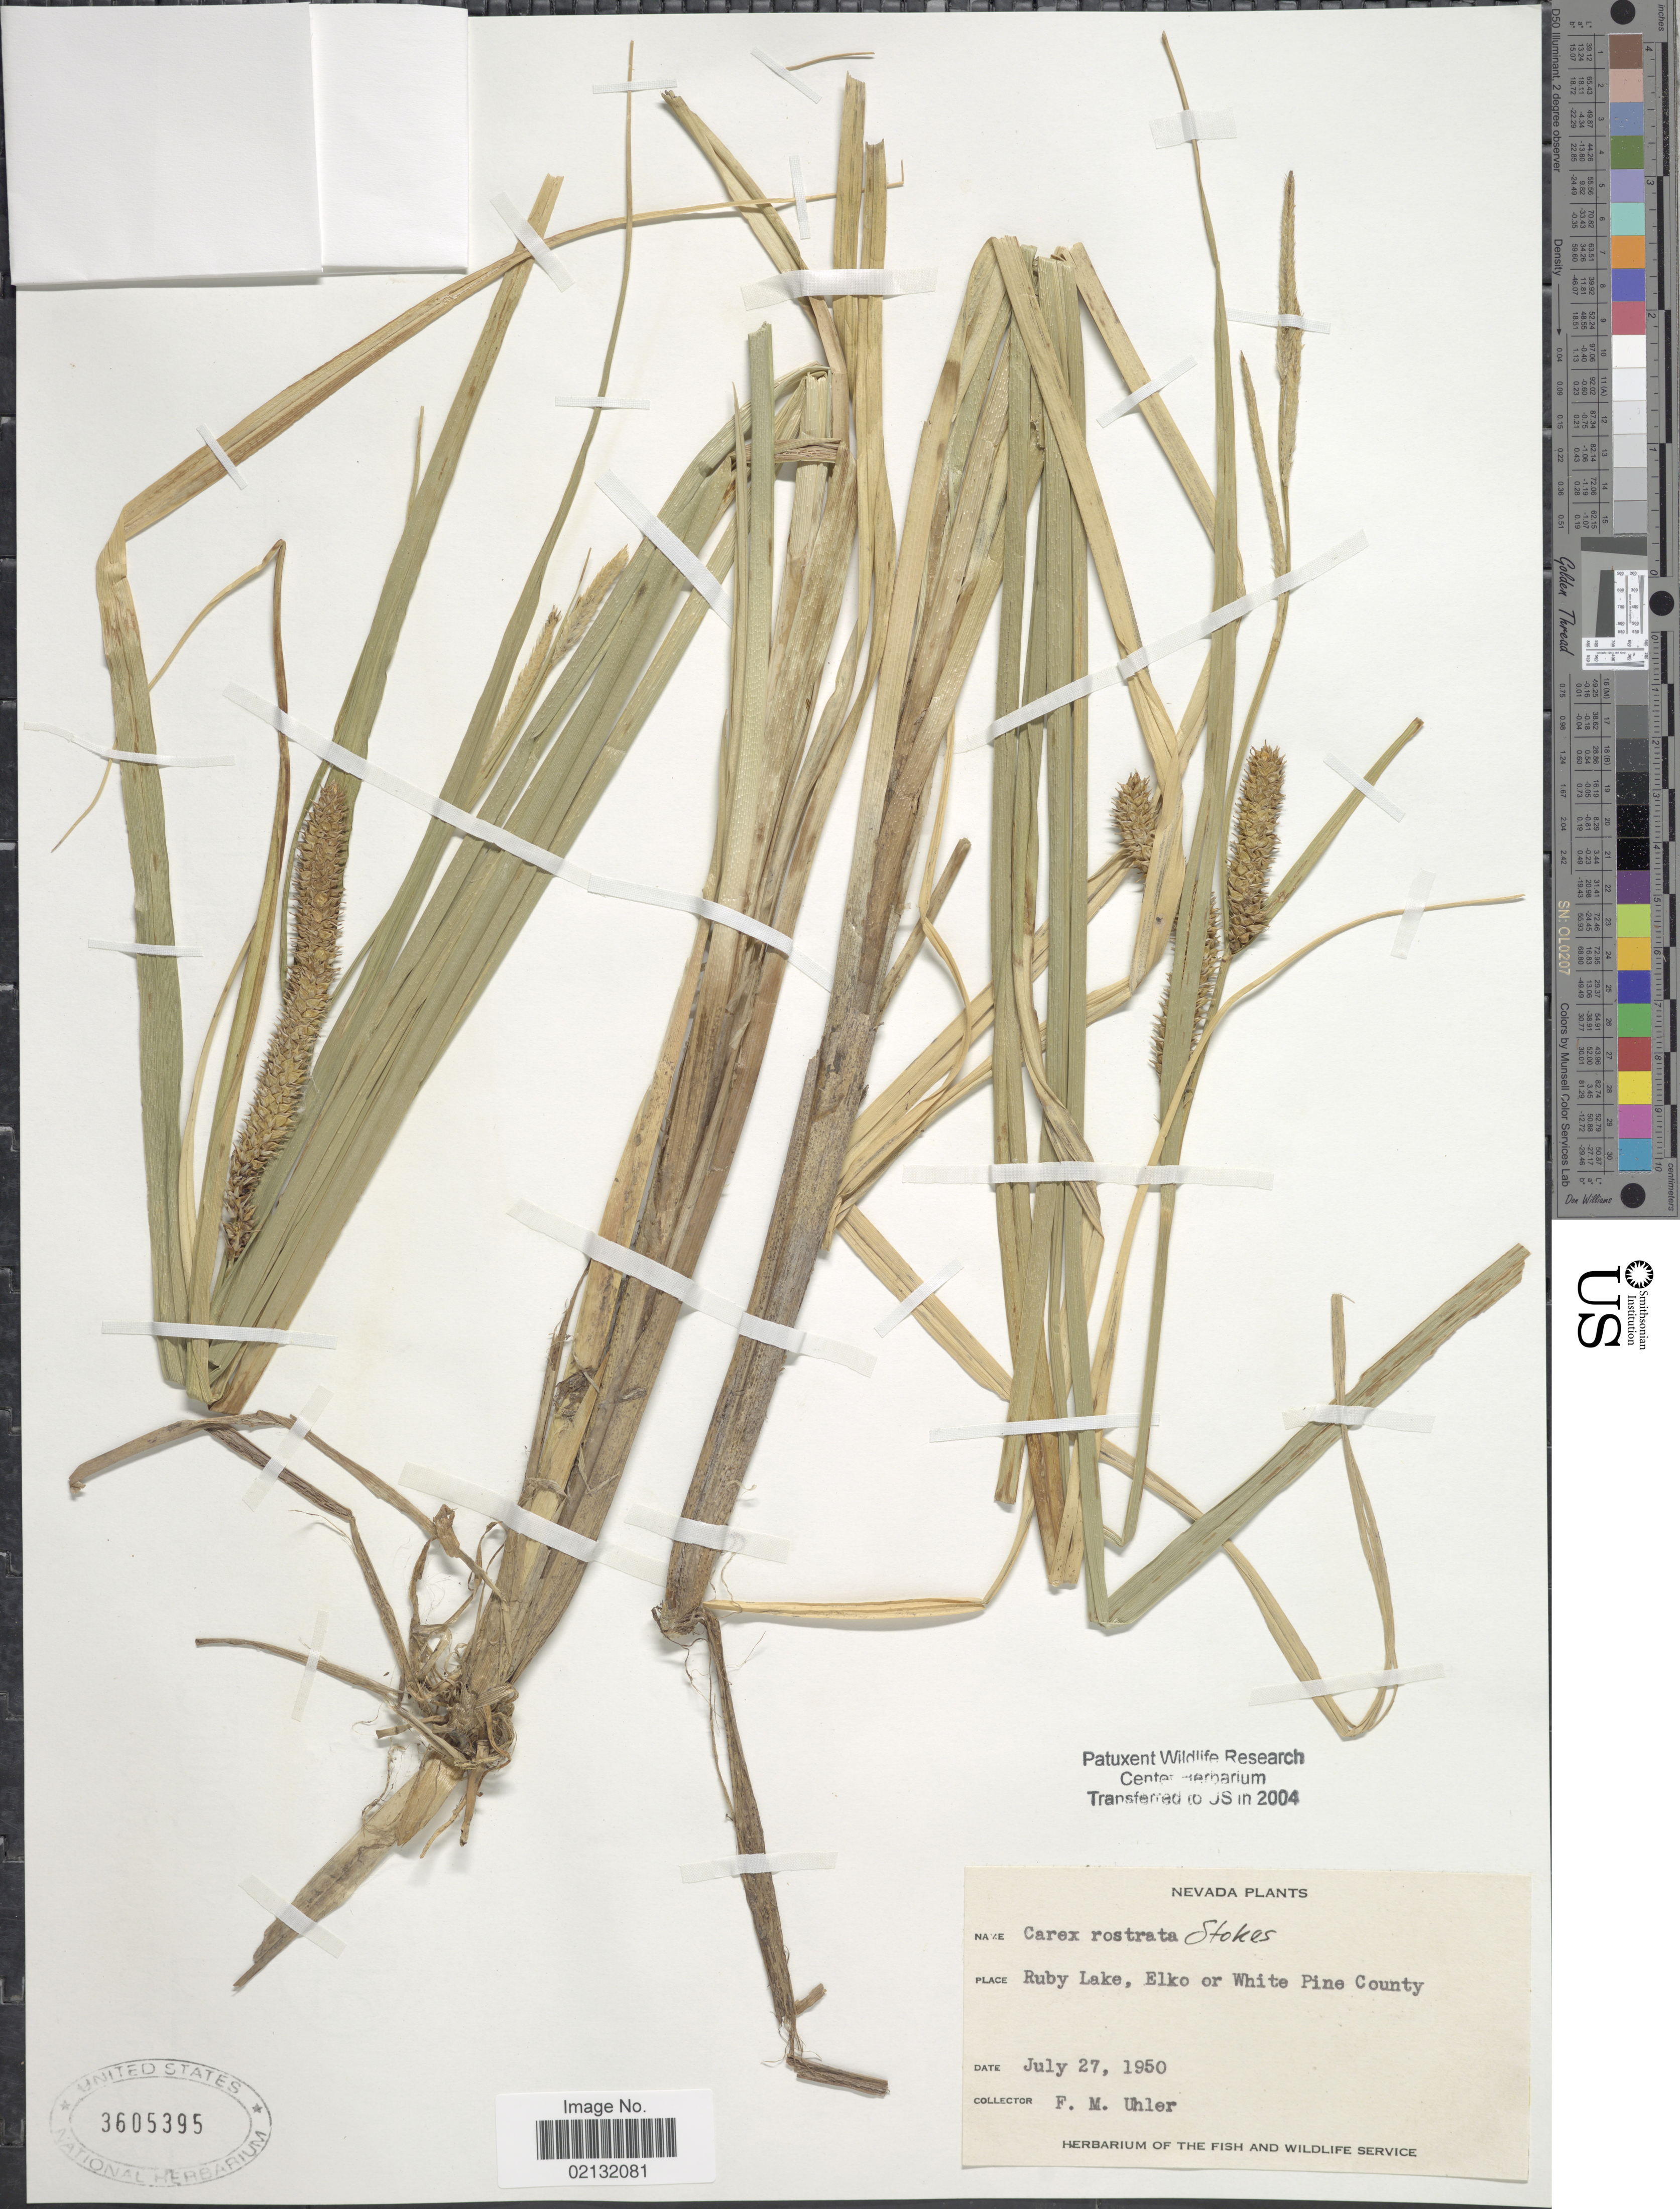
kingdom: Plantae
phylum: Tracheophyta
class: Liliopsida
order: Poales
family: Cyperaceae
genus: Carex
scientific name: Carex rostrata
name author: Stokes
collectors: F. M. Uhler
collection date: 1950-07-27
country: United States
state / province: Nevada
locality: Ruby Lake, Elko or White Pine County.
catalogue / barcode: US 3605395